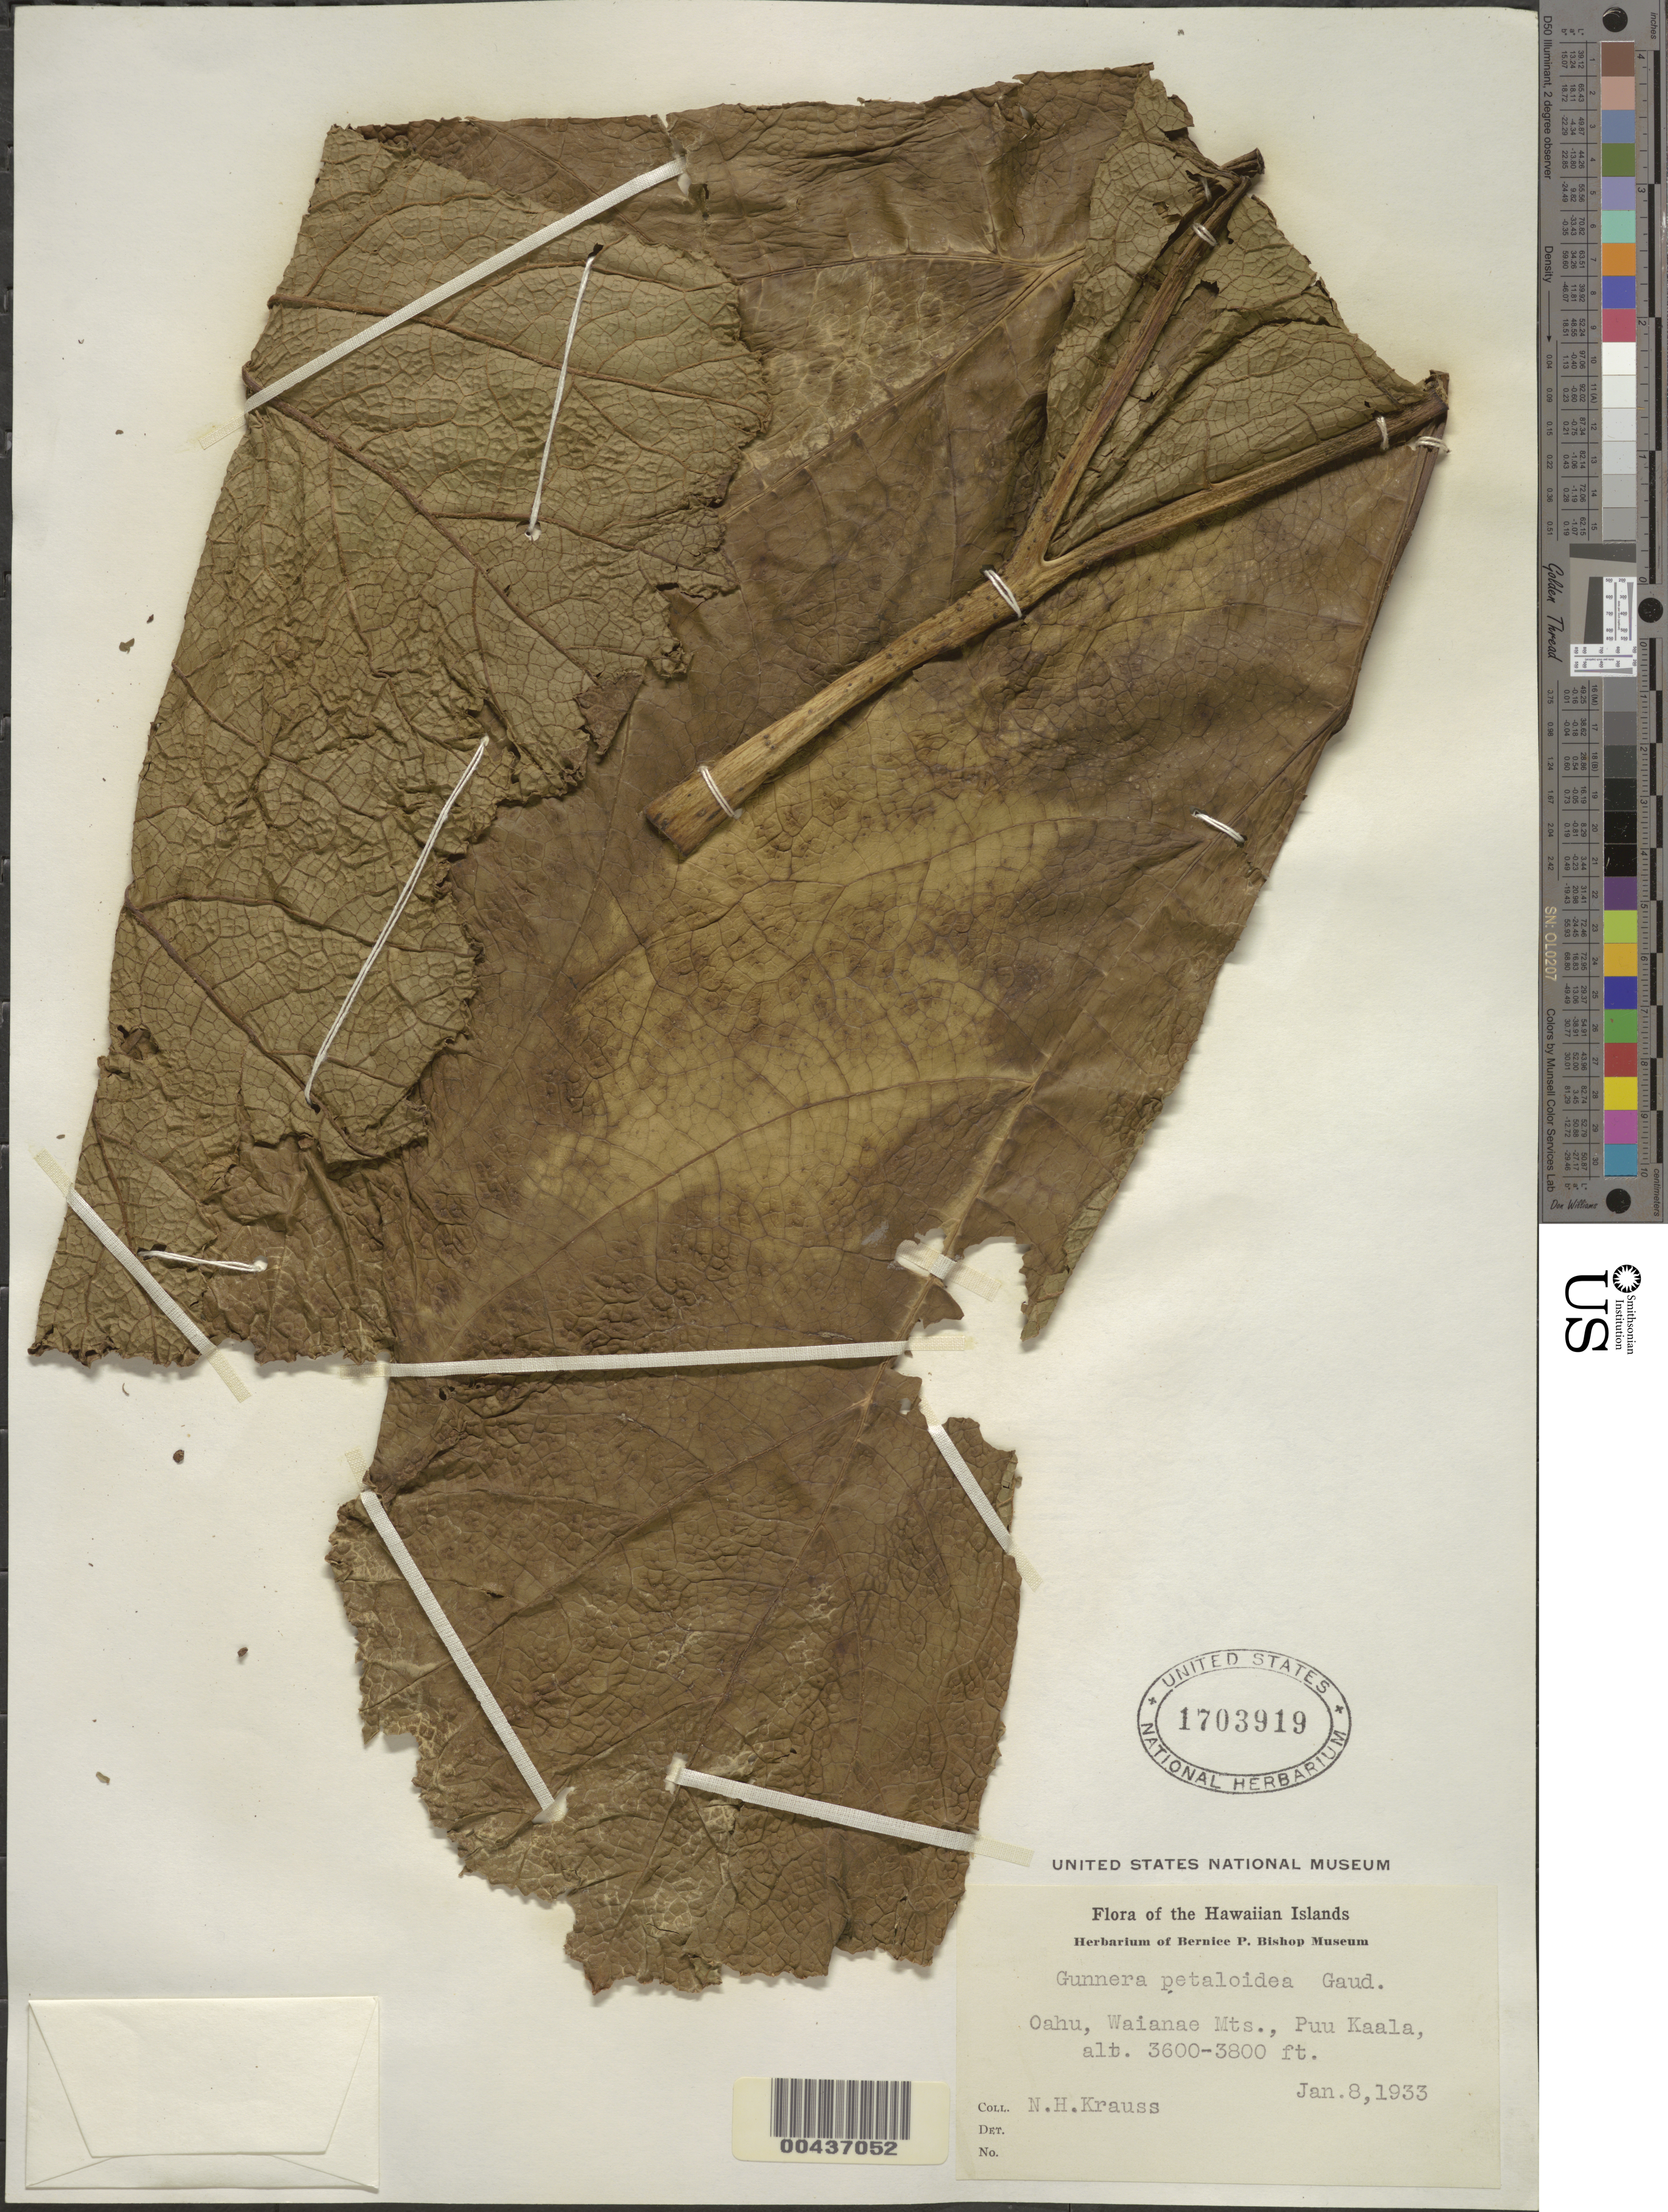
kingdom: Plantae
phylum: Tracheophyta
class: Magnoliopsida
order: Gunnerales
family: Gunneraceae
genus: Gunnera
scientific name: Gunnera petaloidea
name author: Gaudich.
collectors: N. Krauss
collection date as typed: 8 Jan 1933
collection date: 1933-01-08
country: United States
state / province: Hawaii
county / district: Honolulu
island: Oahu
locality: Waianae Mts., Puu Kaala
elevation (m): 1097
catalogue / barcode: US 1703919